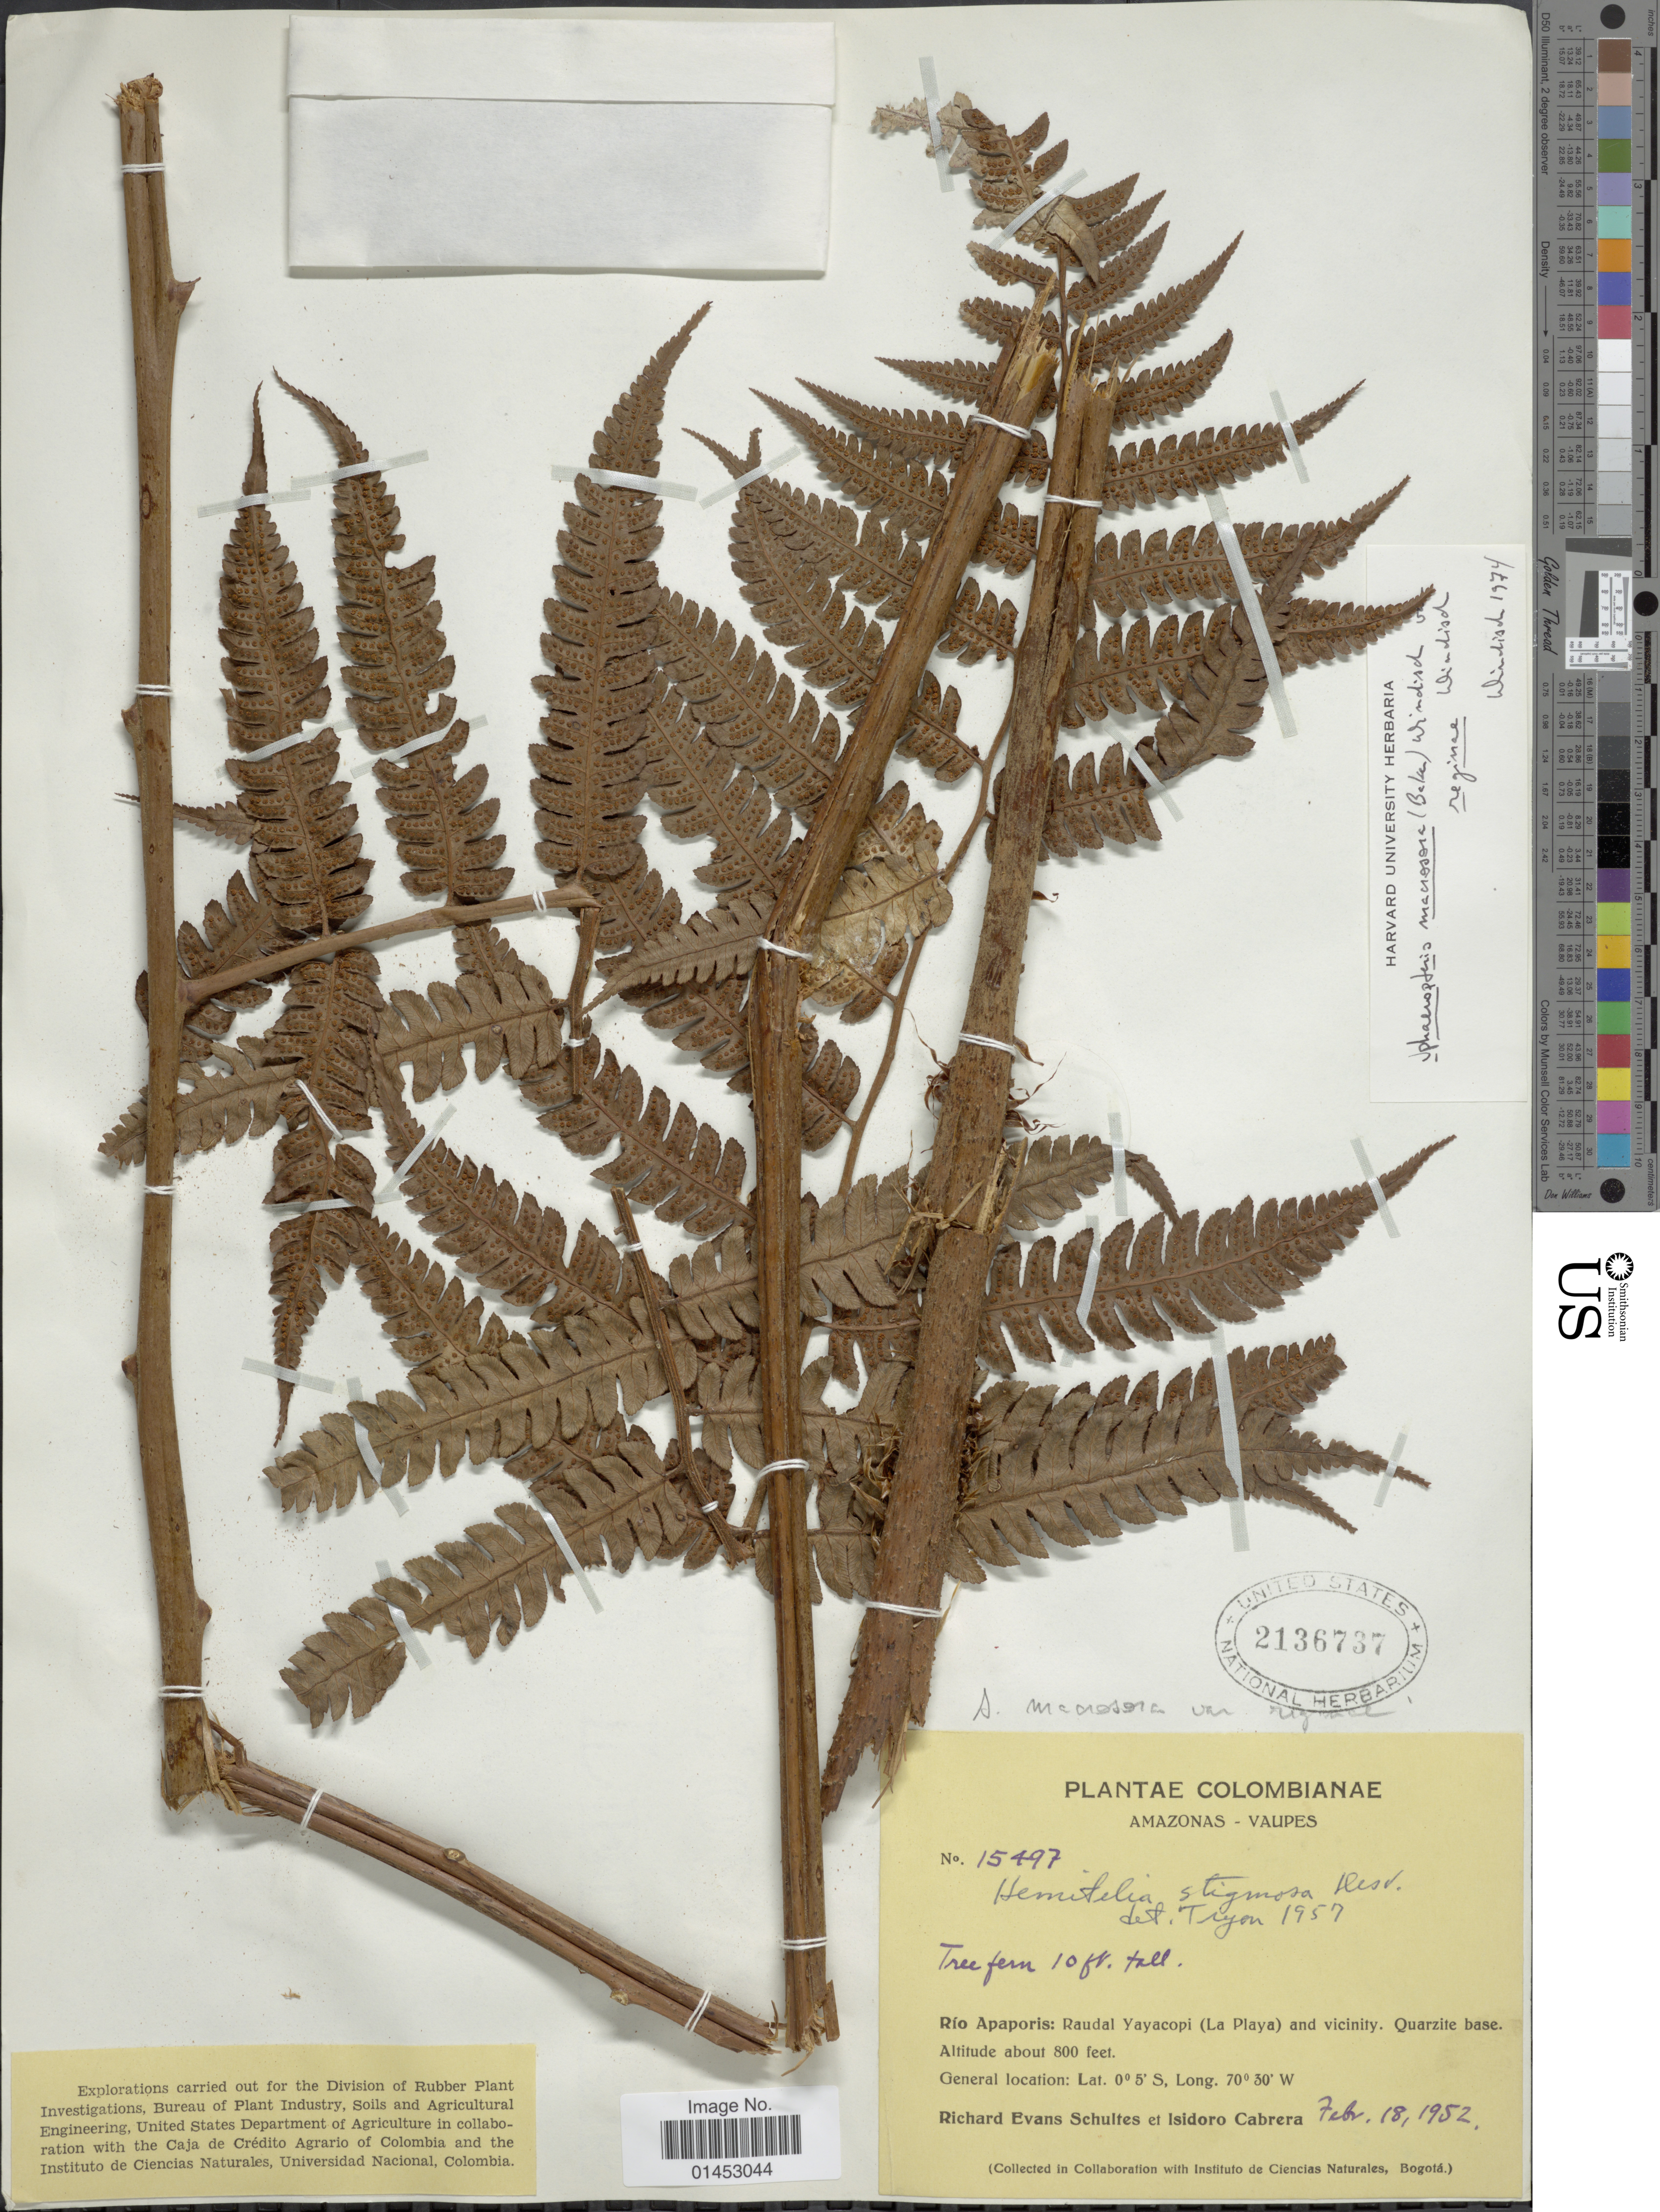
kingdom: Plantae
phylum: Tracheophyta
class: Polypodiopsida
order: Cyatheales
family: Cyatheaceae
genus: Cyathea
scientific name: Cyathea traillii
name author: (Baker) Domin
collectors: R. E. Schultes & I. Cabrera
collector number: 15497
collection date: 1952-02-18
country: Colombia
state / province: Amazônas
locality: Amazonas, Vaupes, Rio Apaporis: Raudal Yayacopi(La Playa) and vicinity, Quarzite base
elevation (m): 244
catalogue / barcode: US 2136737